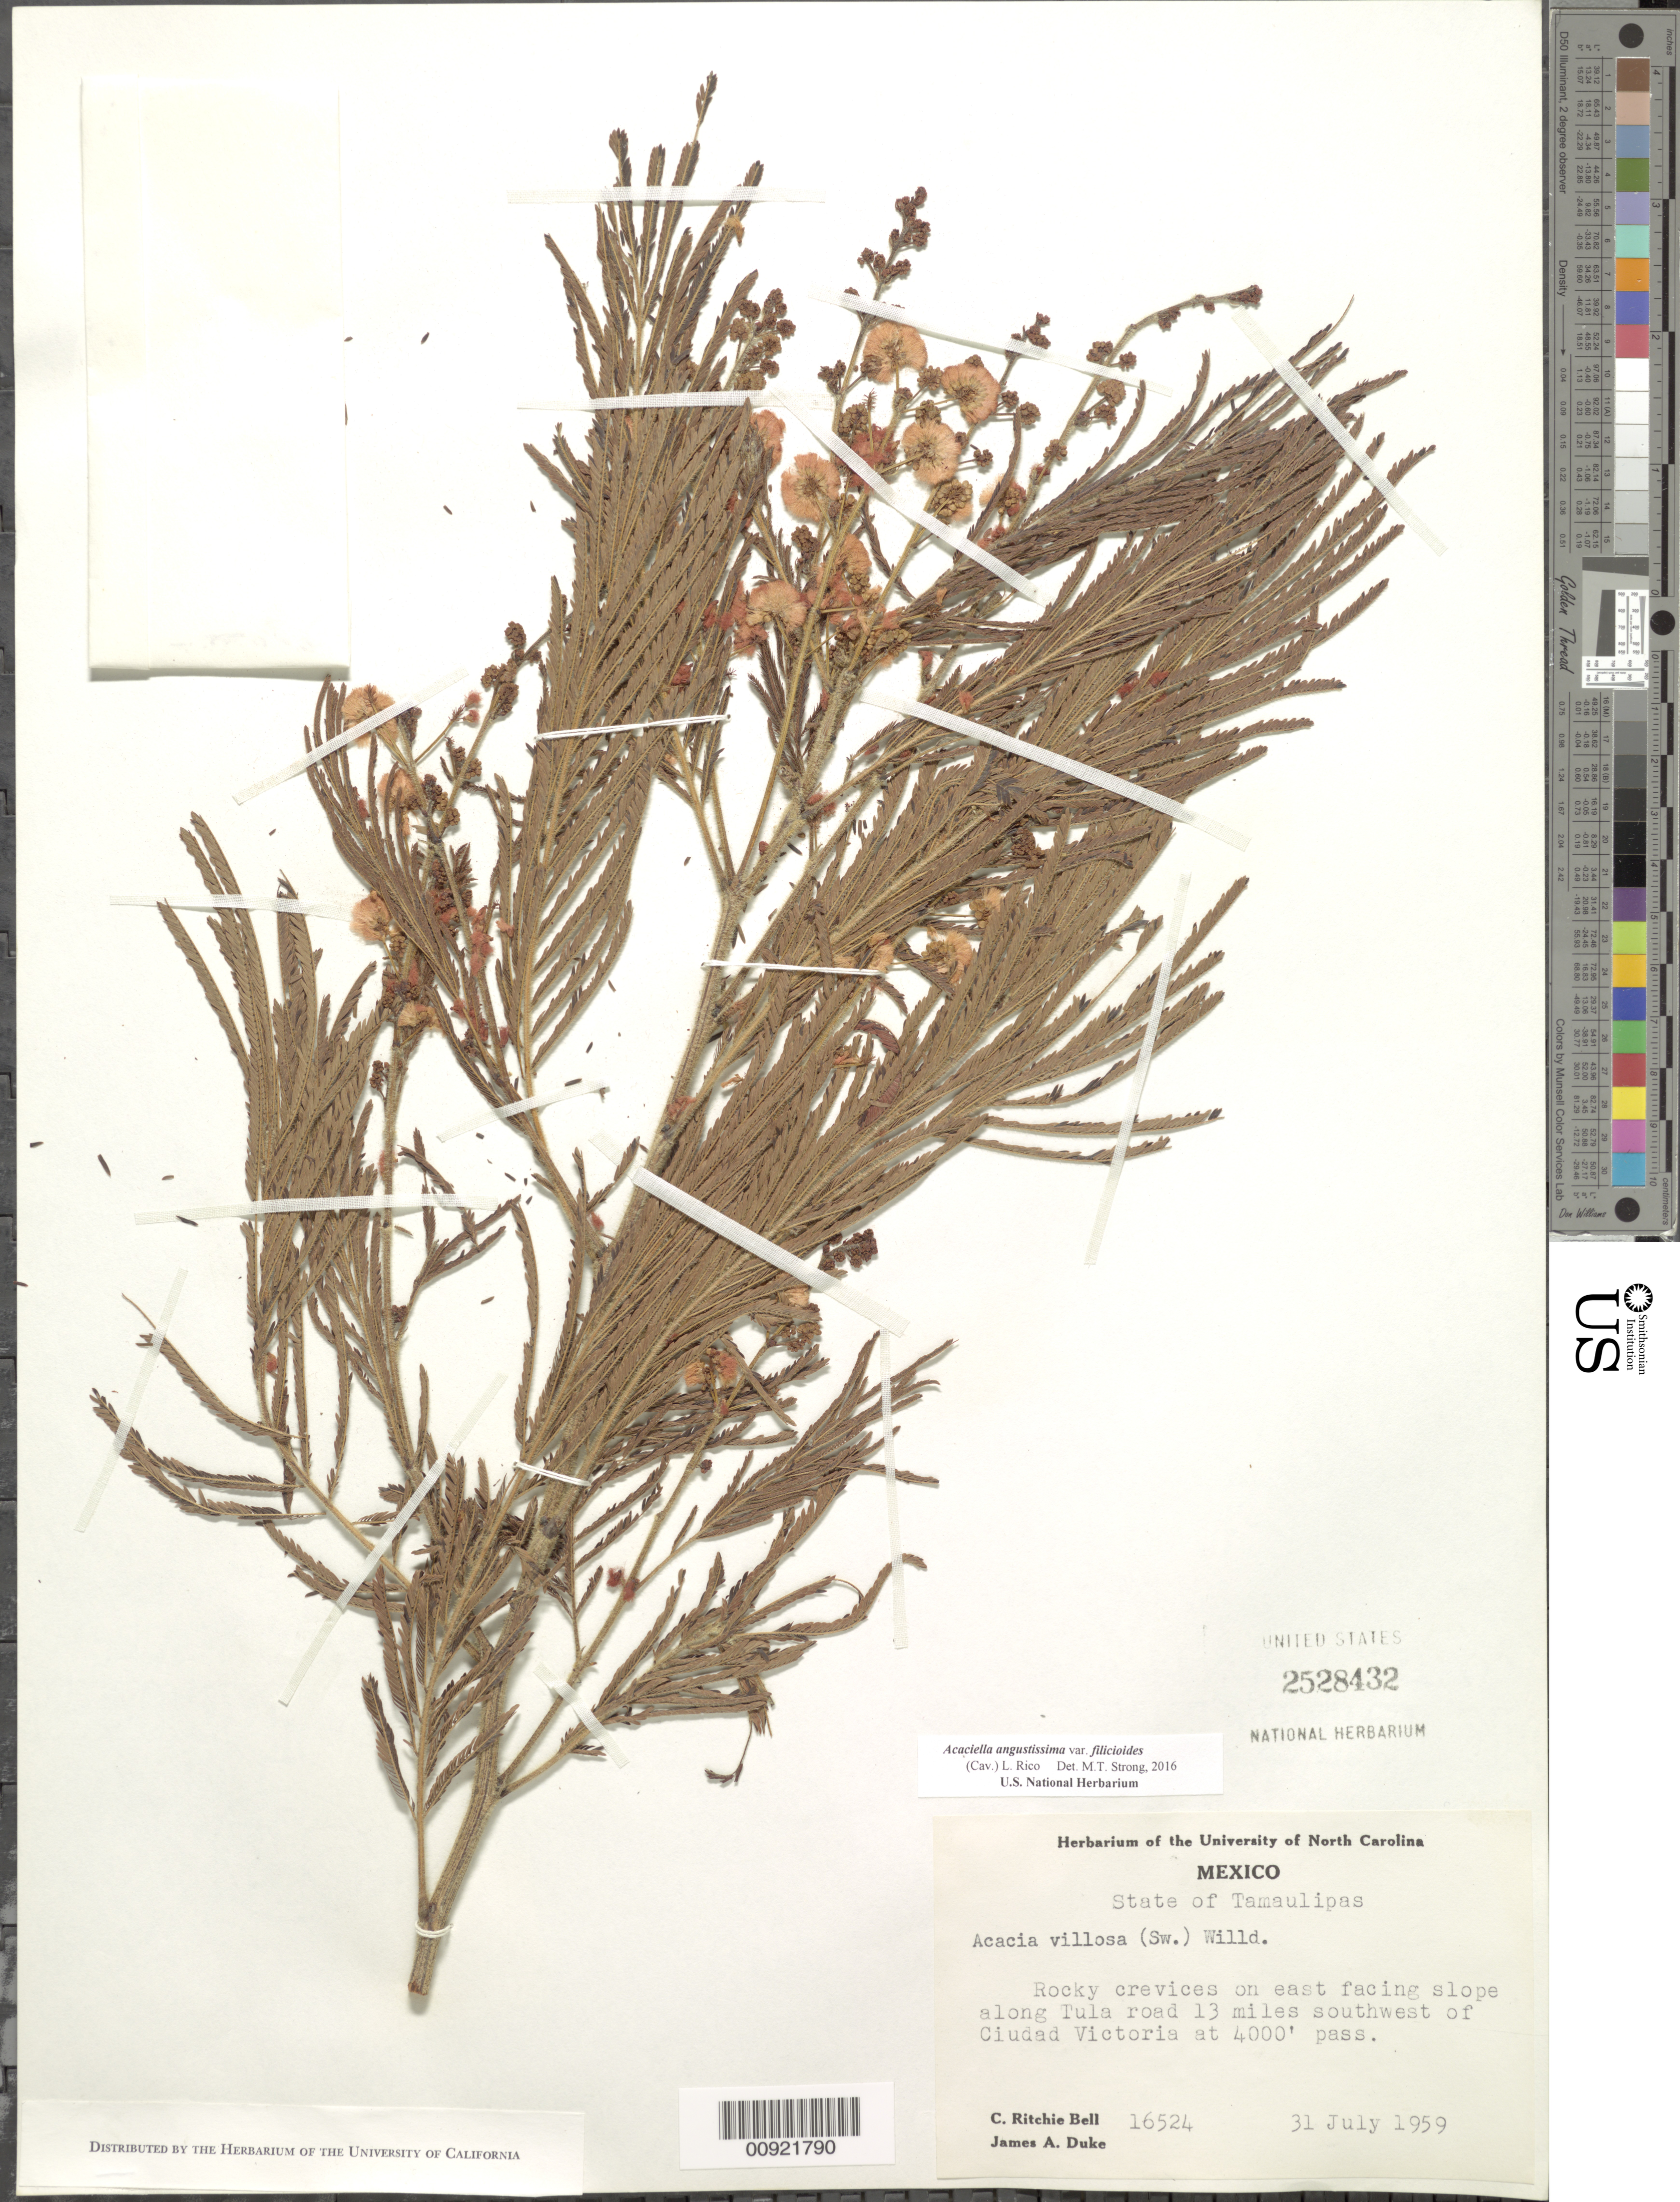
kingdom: Plantae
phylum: Tracheophyta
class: Magnoliopsida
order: Fabales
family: Fabaceae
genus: Acaciella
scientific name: Acaciella angustissima var. filicioides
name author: (Cav.) L. Rico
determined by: Strong, M. T., (US), Smithsonian Institution - National Museum of Natural History (UNITED STATES)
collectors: C. R. Bell & J. A. Duke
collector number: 16524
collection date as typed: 31 Jul 1959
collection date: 1959-07-31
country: Mexico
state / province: Tamaulipas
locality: Along Tula road 13 miles southwest of Ciudad Victoria at pass.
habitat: Rocky crevices on east facing slope.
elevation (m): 1219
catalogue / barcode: US 2528432